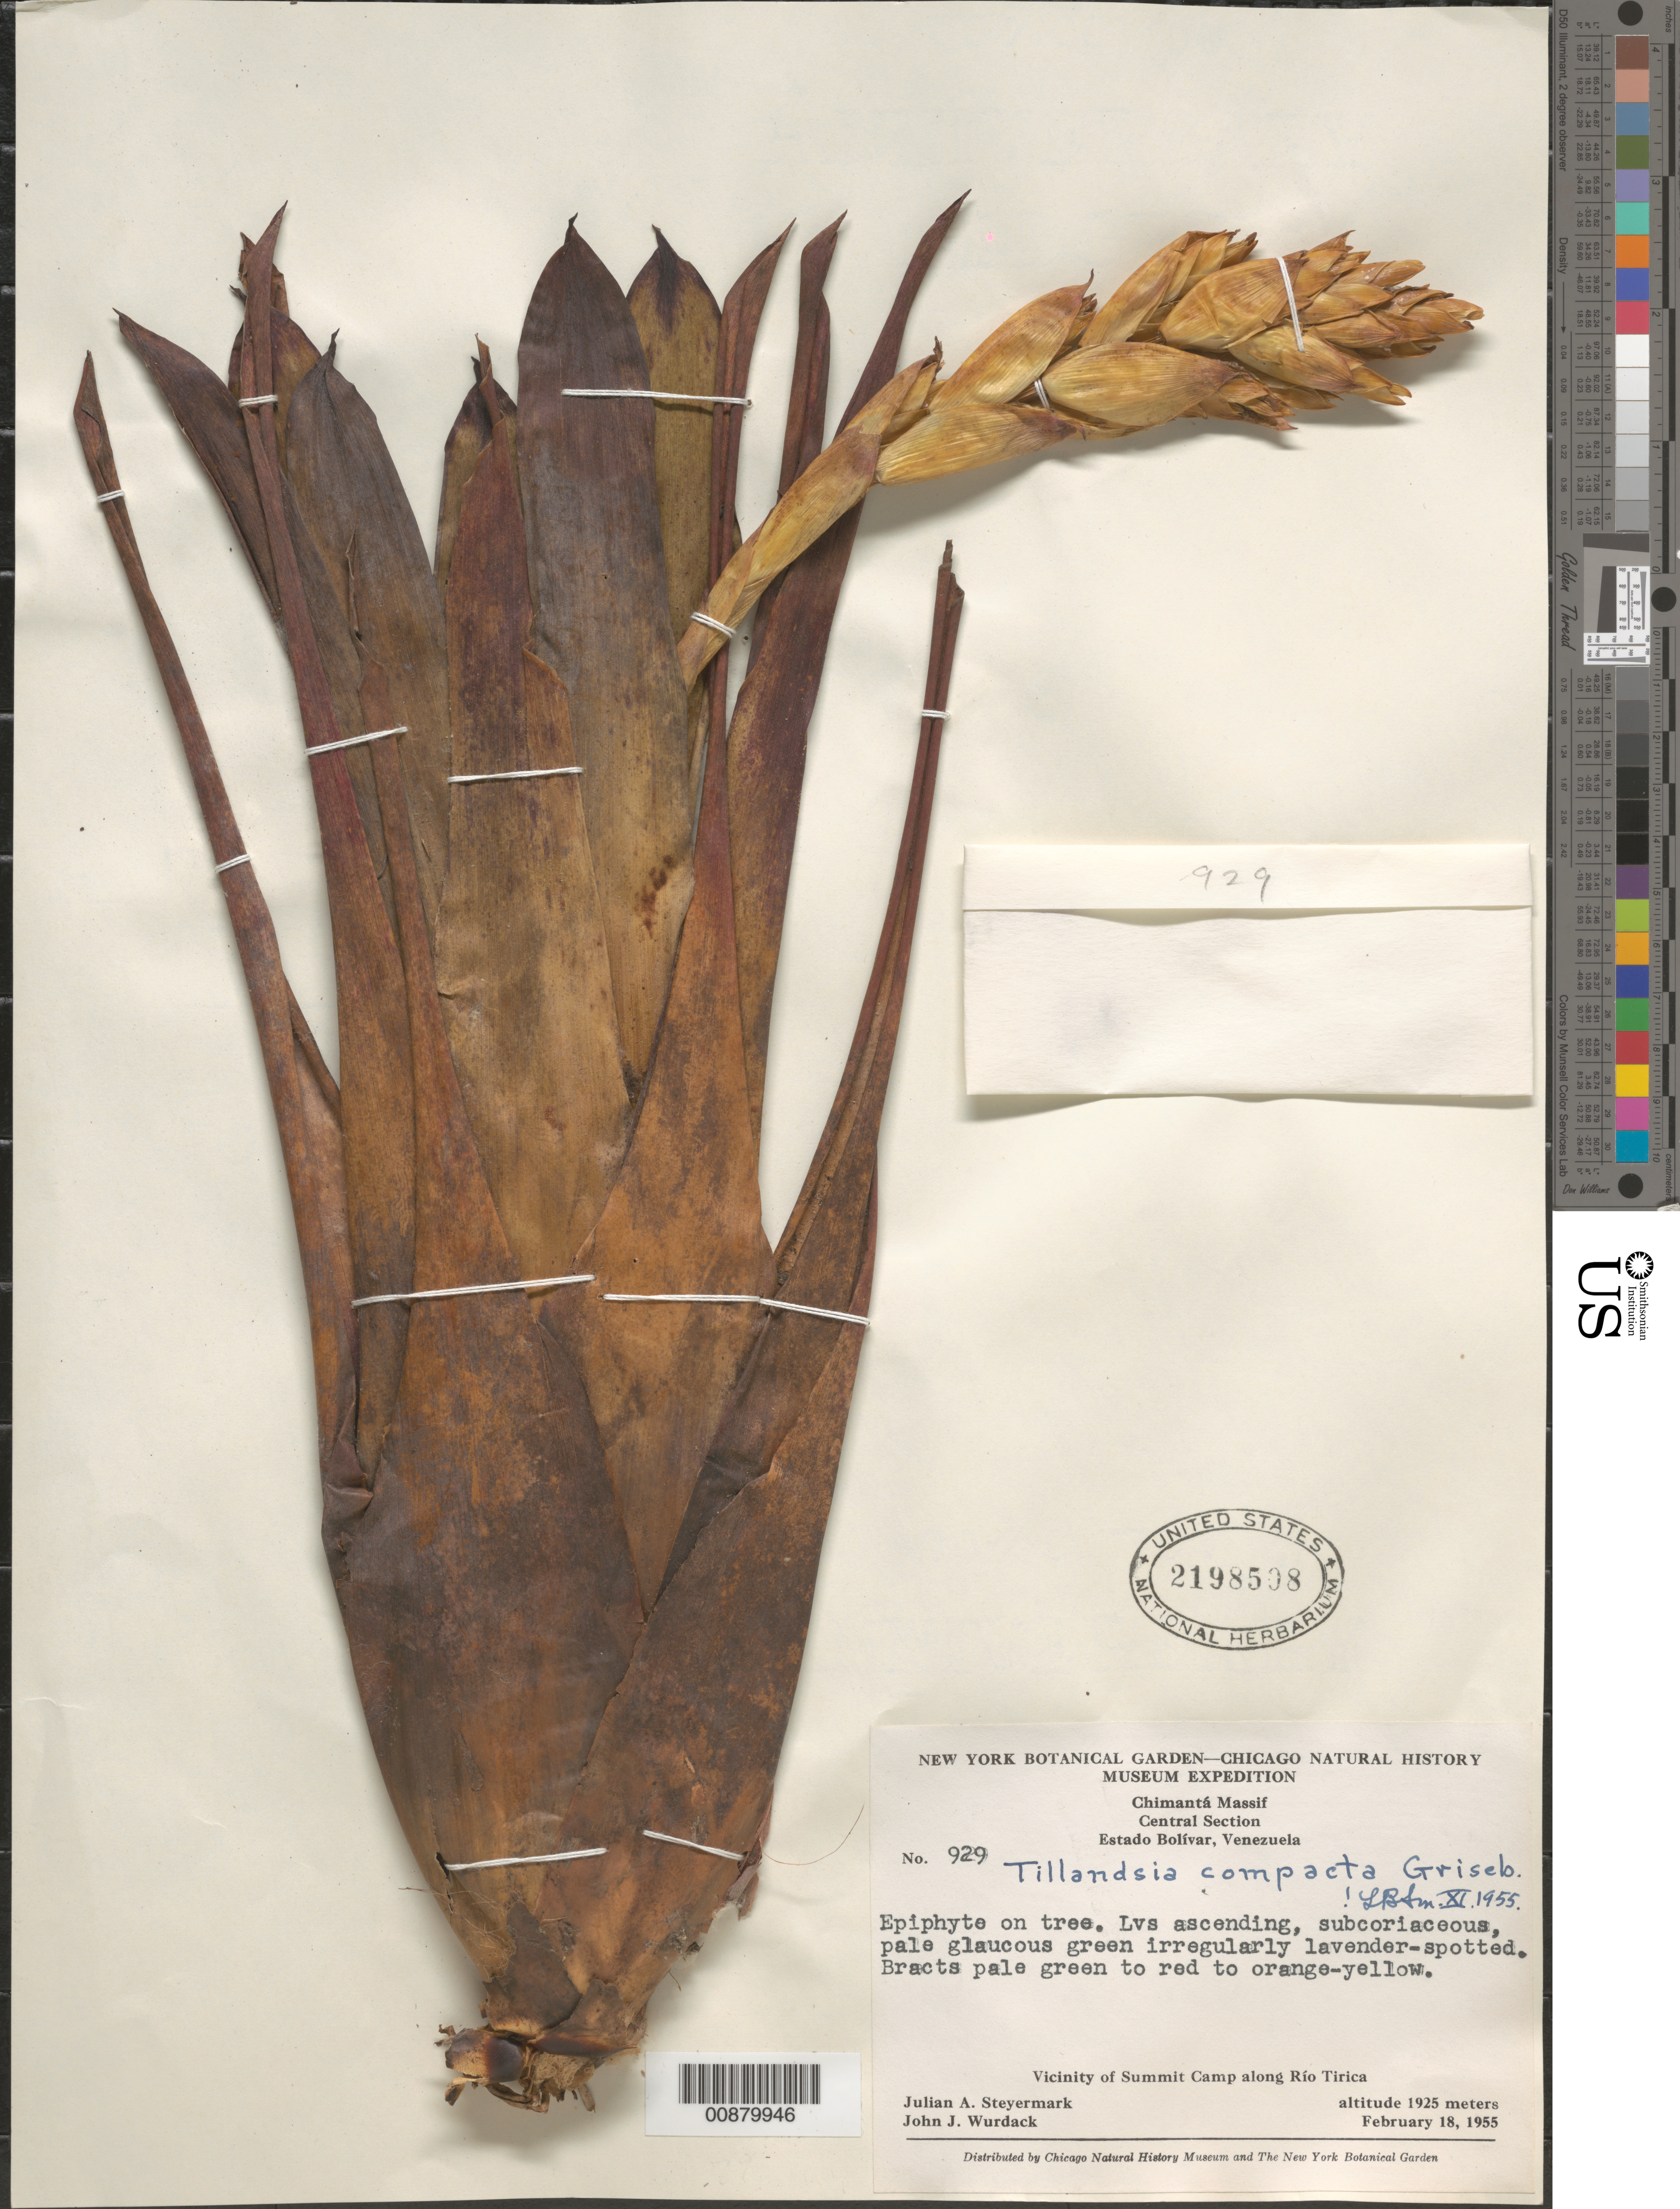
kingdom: Plantae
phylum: Tracheophyta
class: Liliopsida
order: Poales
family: Bromeliaceae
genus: Tillandsia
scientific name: Tillandsia compacta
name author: Griseb.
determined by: Smith, Lyman B., (US), NMNH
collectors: J. Steyermark & J. J. Wurdack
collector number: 55 929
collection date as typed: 18-Feb-55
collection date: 1955-02-18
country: Venezuela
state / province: Bolívar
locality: Chimantá Massif, Summit Camp along Río Tirica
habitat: On tree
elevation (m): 1925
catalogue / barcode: US 2198508